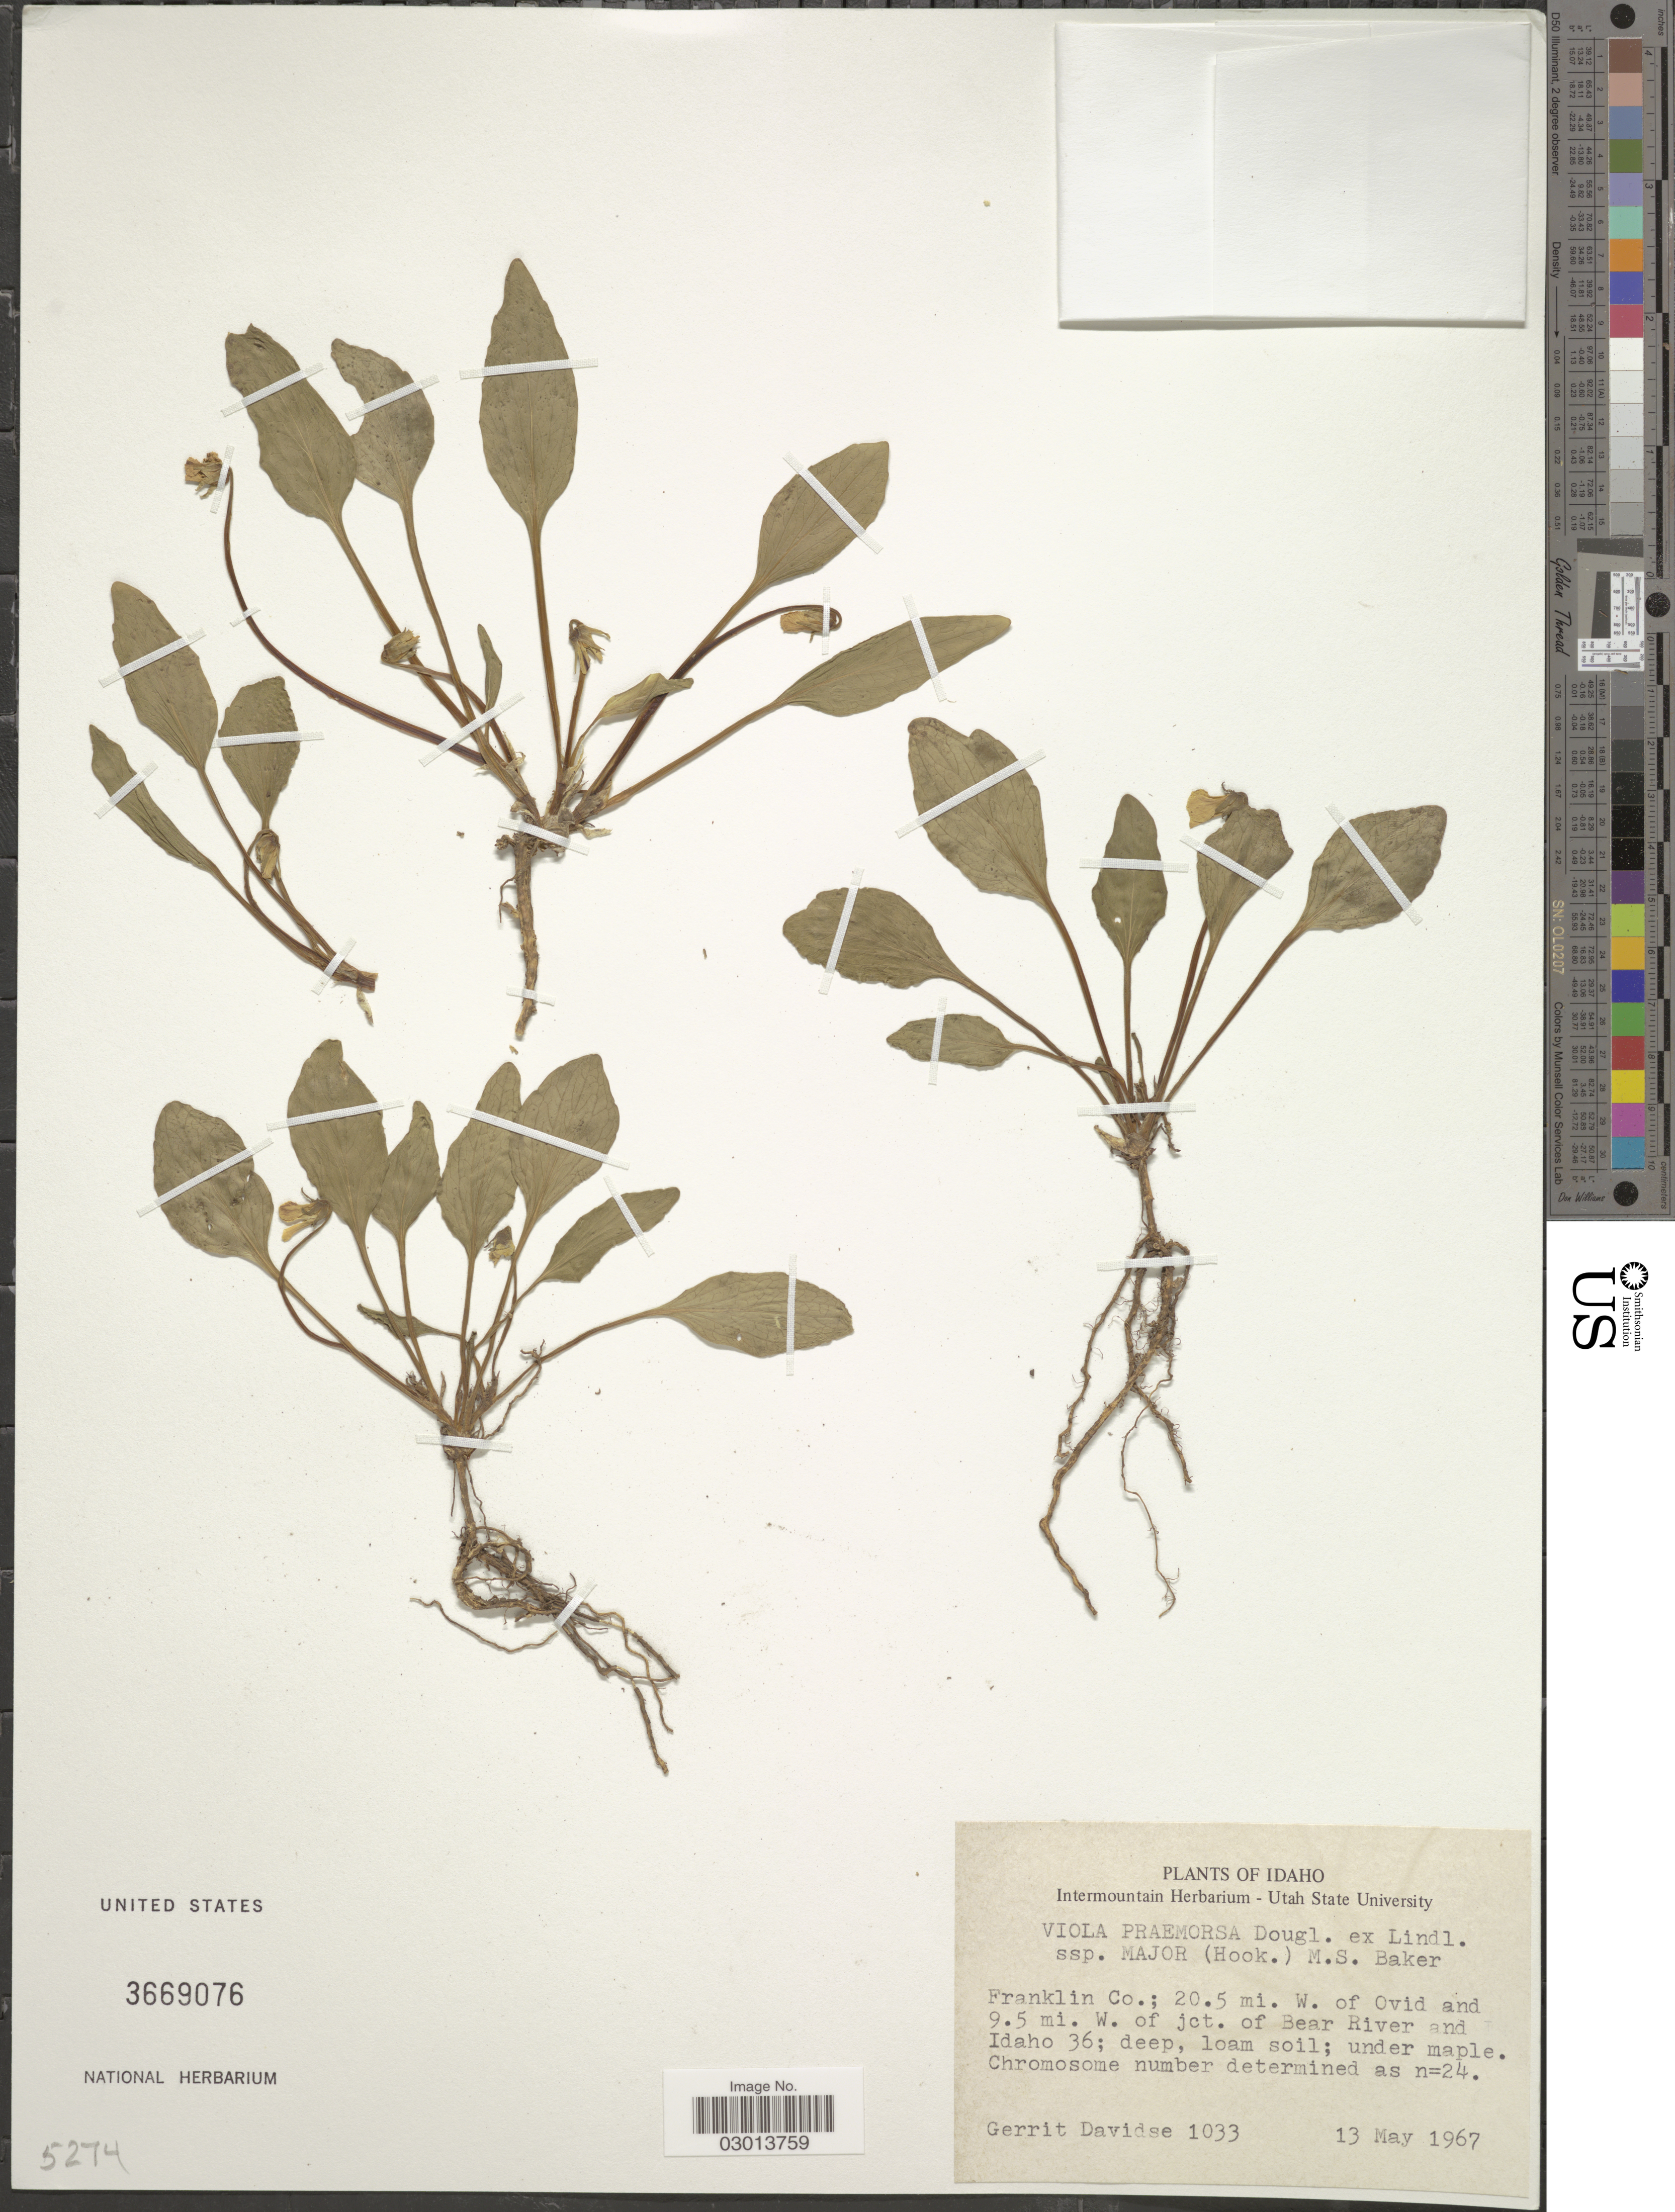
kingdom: Plantae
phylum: Tracheophyta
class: Magnoliopsida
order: Malpighiales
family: Violaceae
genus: Viola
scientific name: Viola praemorsa subsp. major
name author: (Hook.) M.S. Baker & Clausen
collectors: G. Davidse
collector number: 1033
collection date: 1967-05-13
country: United States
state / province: Idaho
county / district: Franklin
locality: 20.5 mi. W. of Ovid and 9.5 mi. W. of jct. of Bear River and Idaho 36.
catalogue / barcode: US 3669076